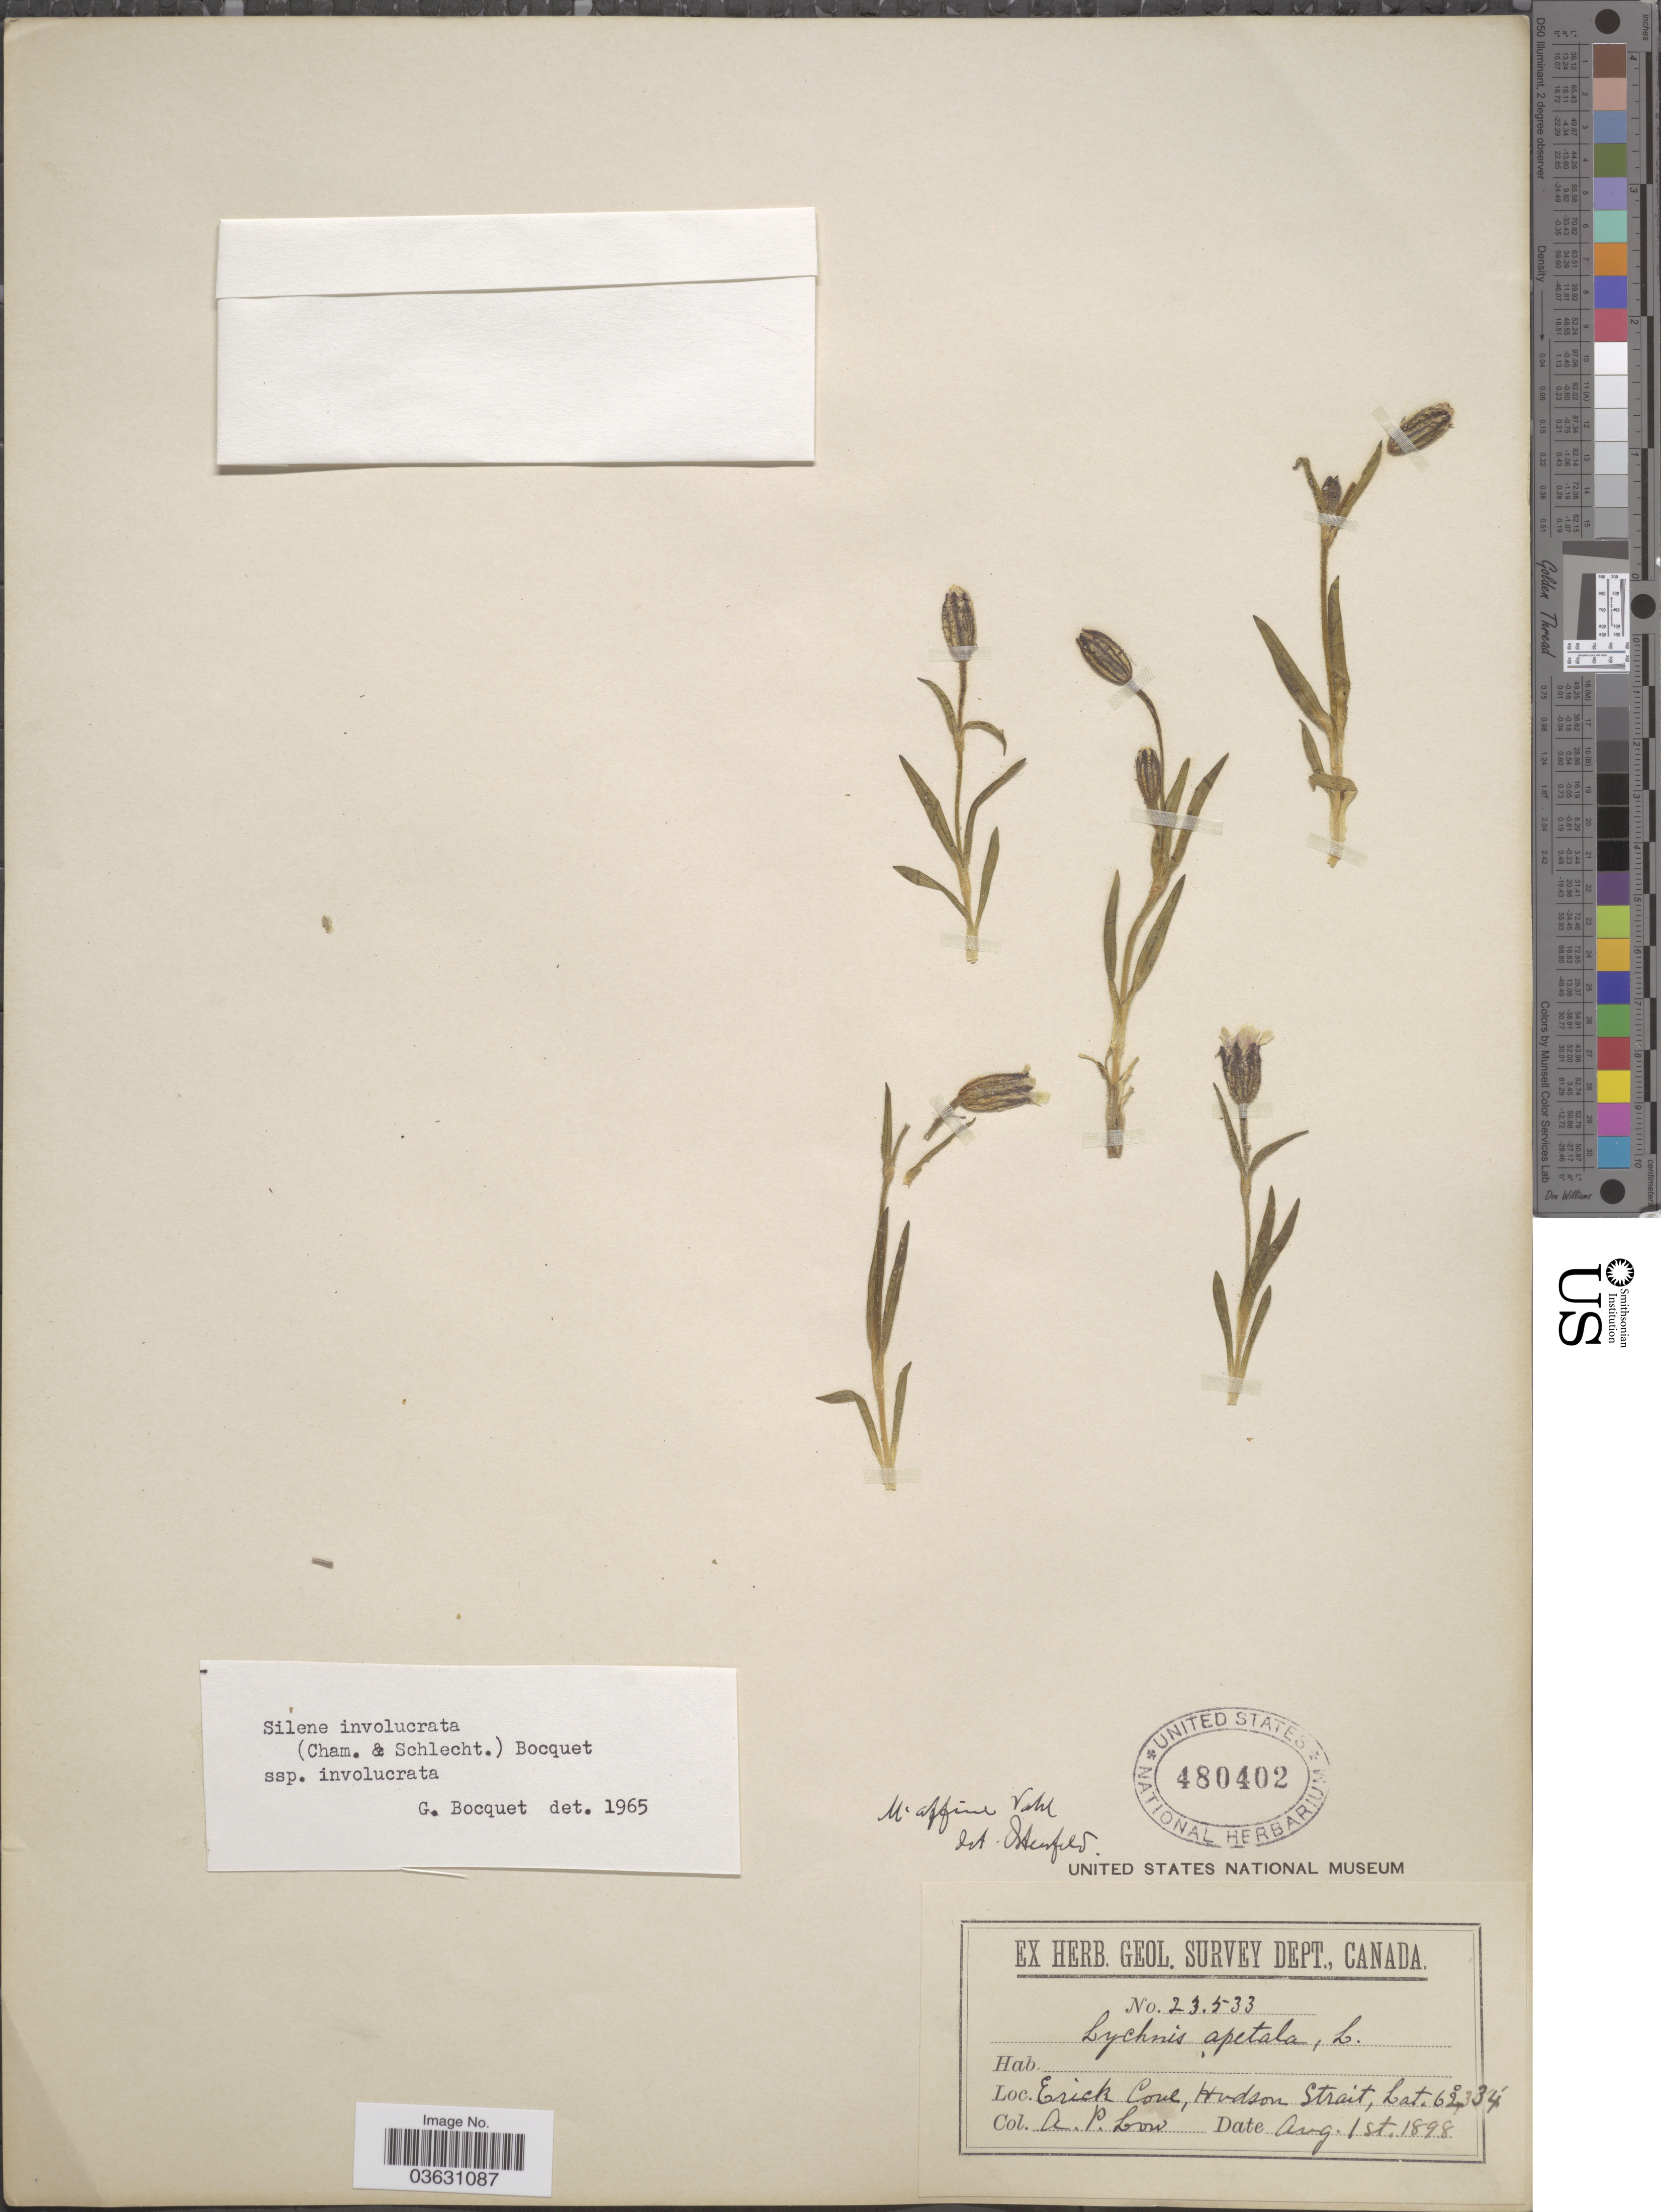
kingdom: Plantae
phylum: Tracheophyta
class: Magnoliopsida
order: Caryophyllales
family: Caryophyllaceae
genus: Silene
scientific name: Silene involucrata subsp. involucrata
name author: (Cham. & Schltdl.) Bocquet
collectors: A. Low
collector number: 23533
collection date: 1898-08-01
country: Canada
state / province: Quebec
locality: Erick Cove, Hudson Strait.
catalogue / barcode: US 480402